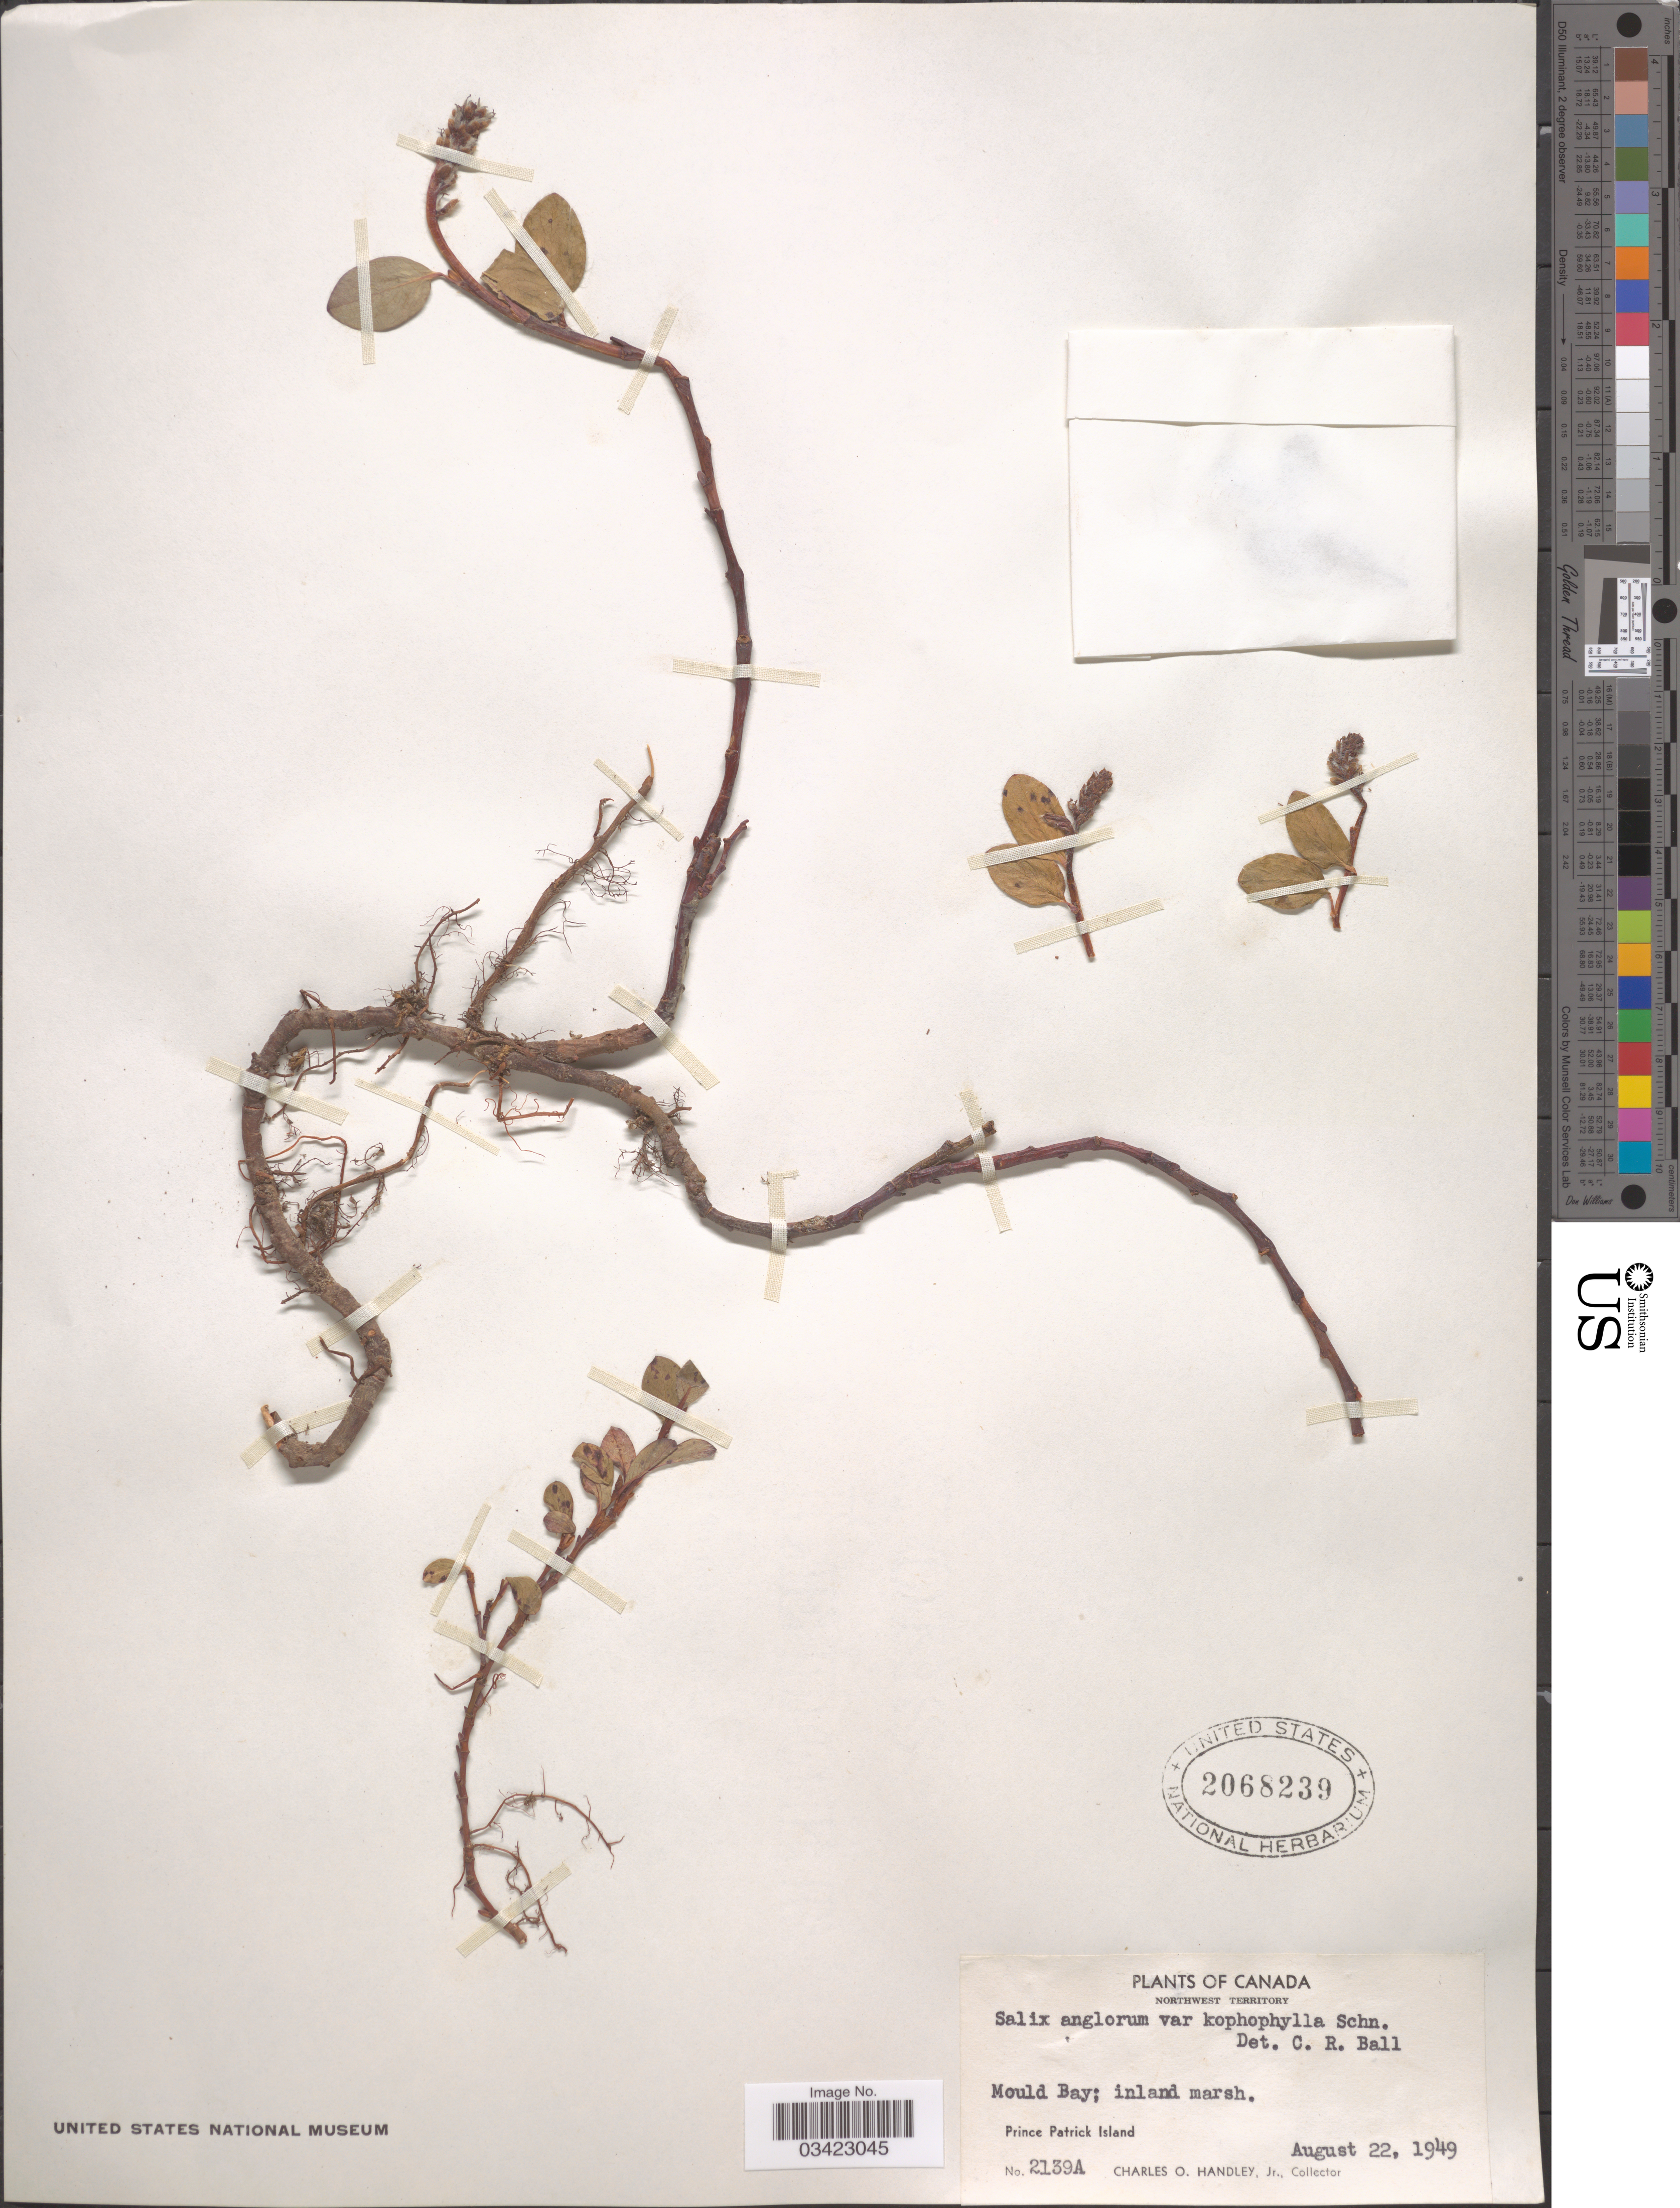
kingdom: Plantae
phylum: Tracheophyta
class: Magnoliopsida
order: Malpighiales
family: Salicaceae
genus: Salix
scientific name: Salix anglorum var. kophophylla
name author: C.K. Schneid.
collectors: C. Handley Jr.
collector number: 2139A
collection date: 1949-08-22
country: Canada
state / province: Northwest Territories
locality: Northwest Territory. Mould Bay. Prince Patrick Island.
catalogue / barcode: US 2068239